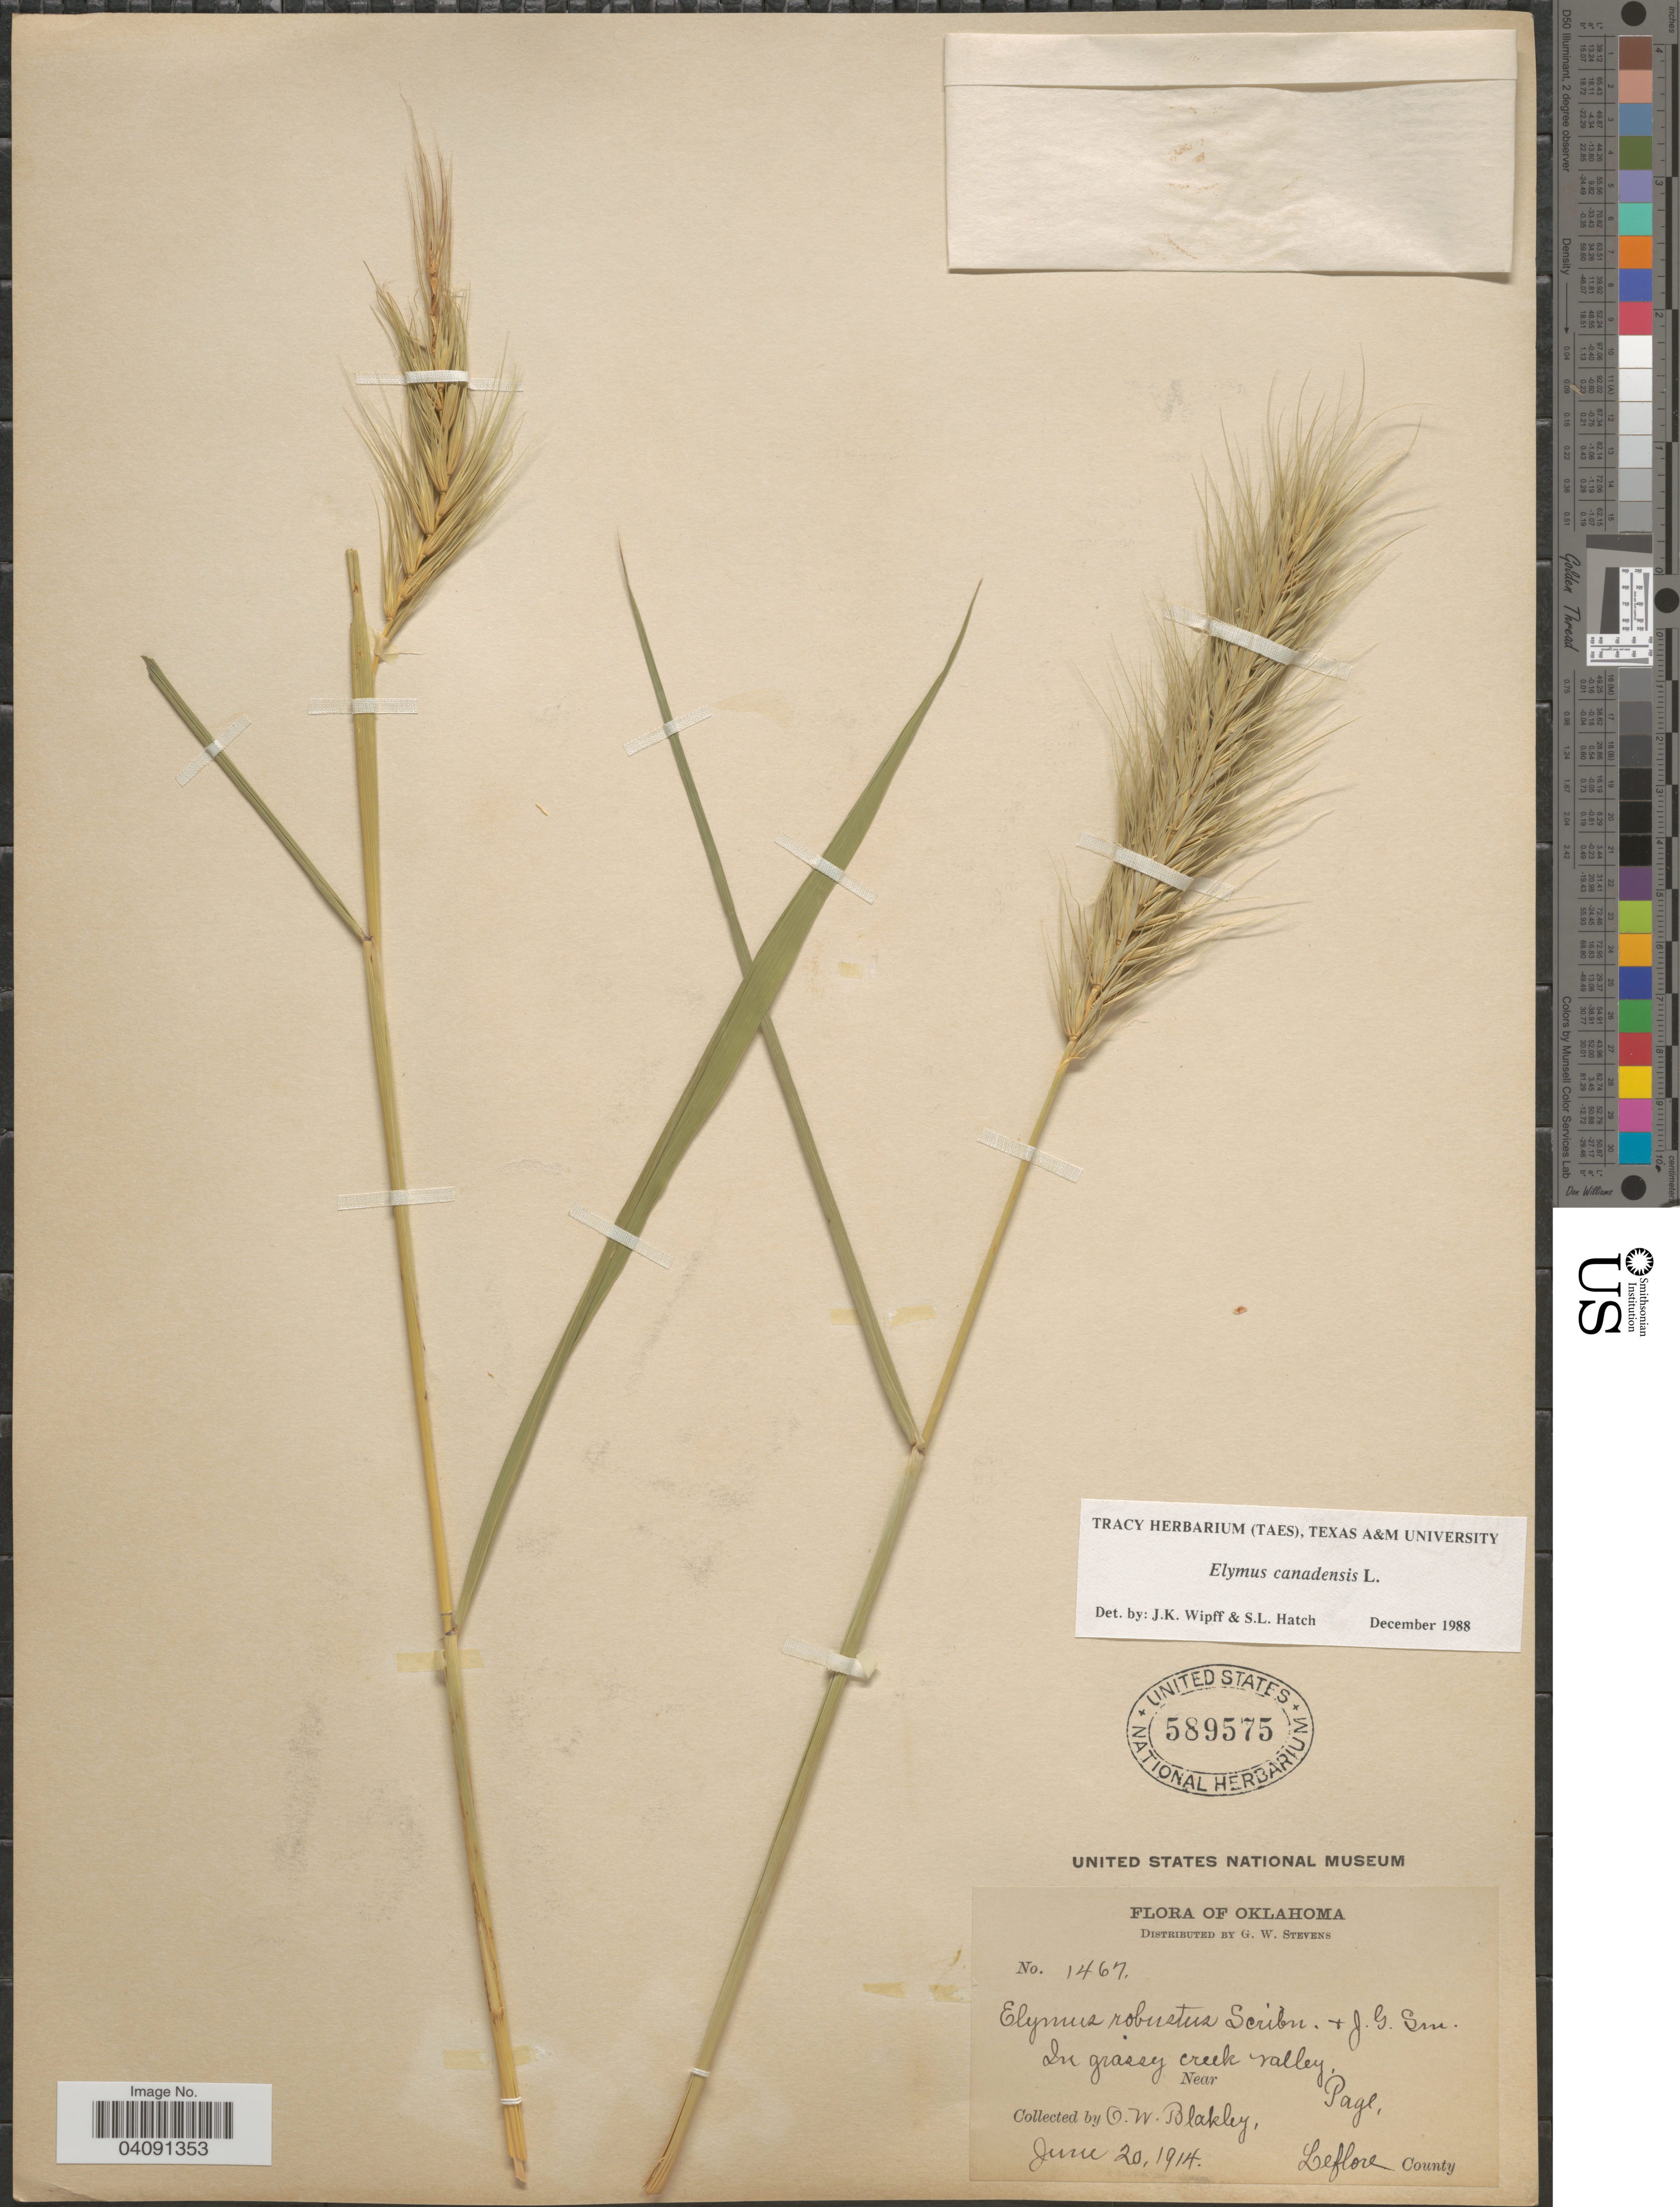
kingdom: Plantae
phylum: Tracheophyta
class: Liliopsida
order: Poales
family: Poaceae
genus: Elymus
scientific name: Elymus canadensis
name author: L.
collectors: O. Blakley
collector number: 1467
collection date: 1914-06-20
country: United States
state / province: Oklahoma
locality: In grassy creek valley, Near Page. Leflore County.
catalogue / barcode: US 589575